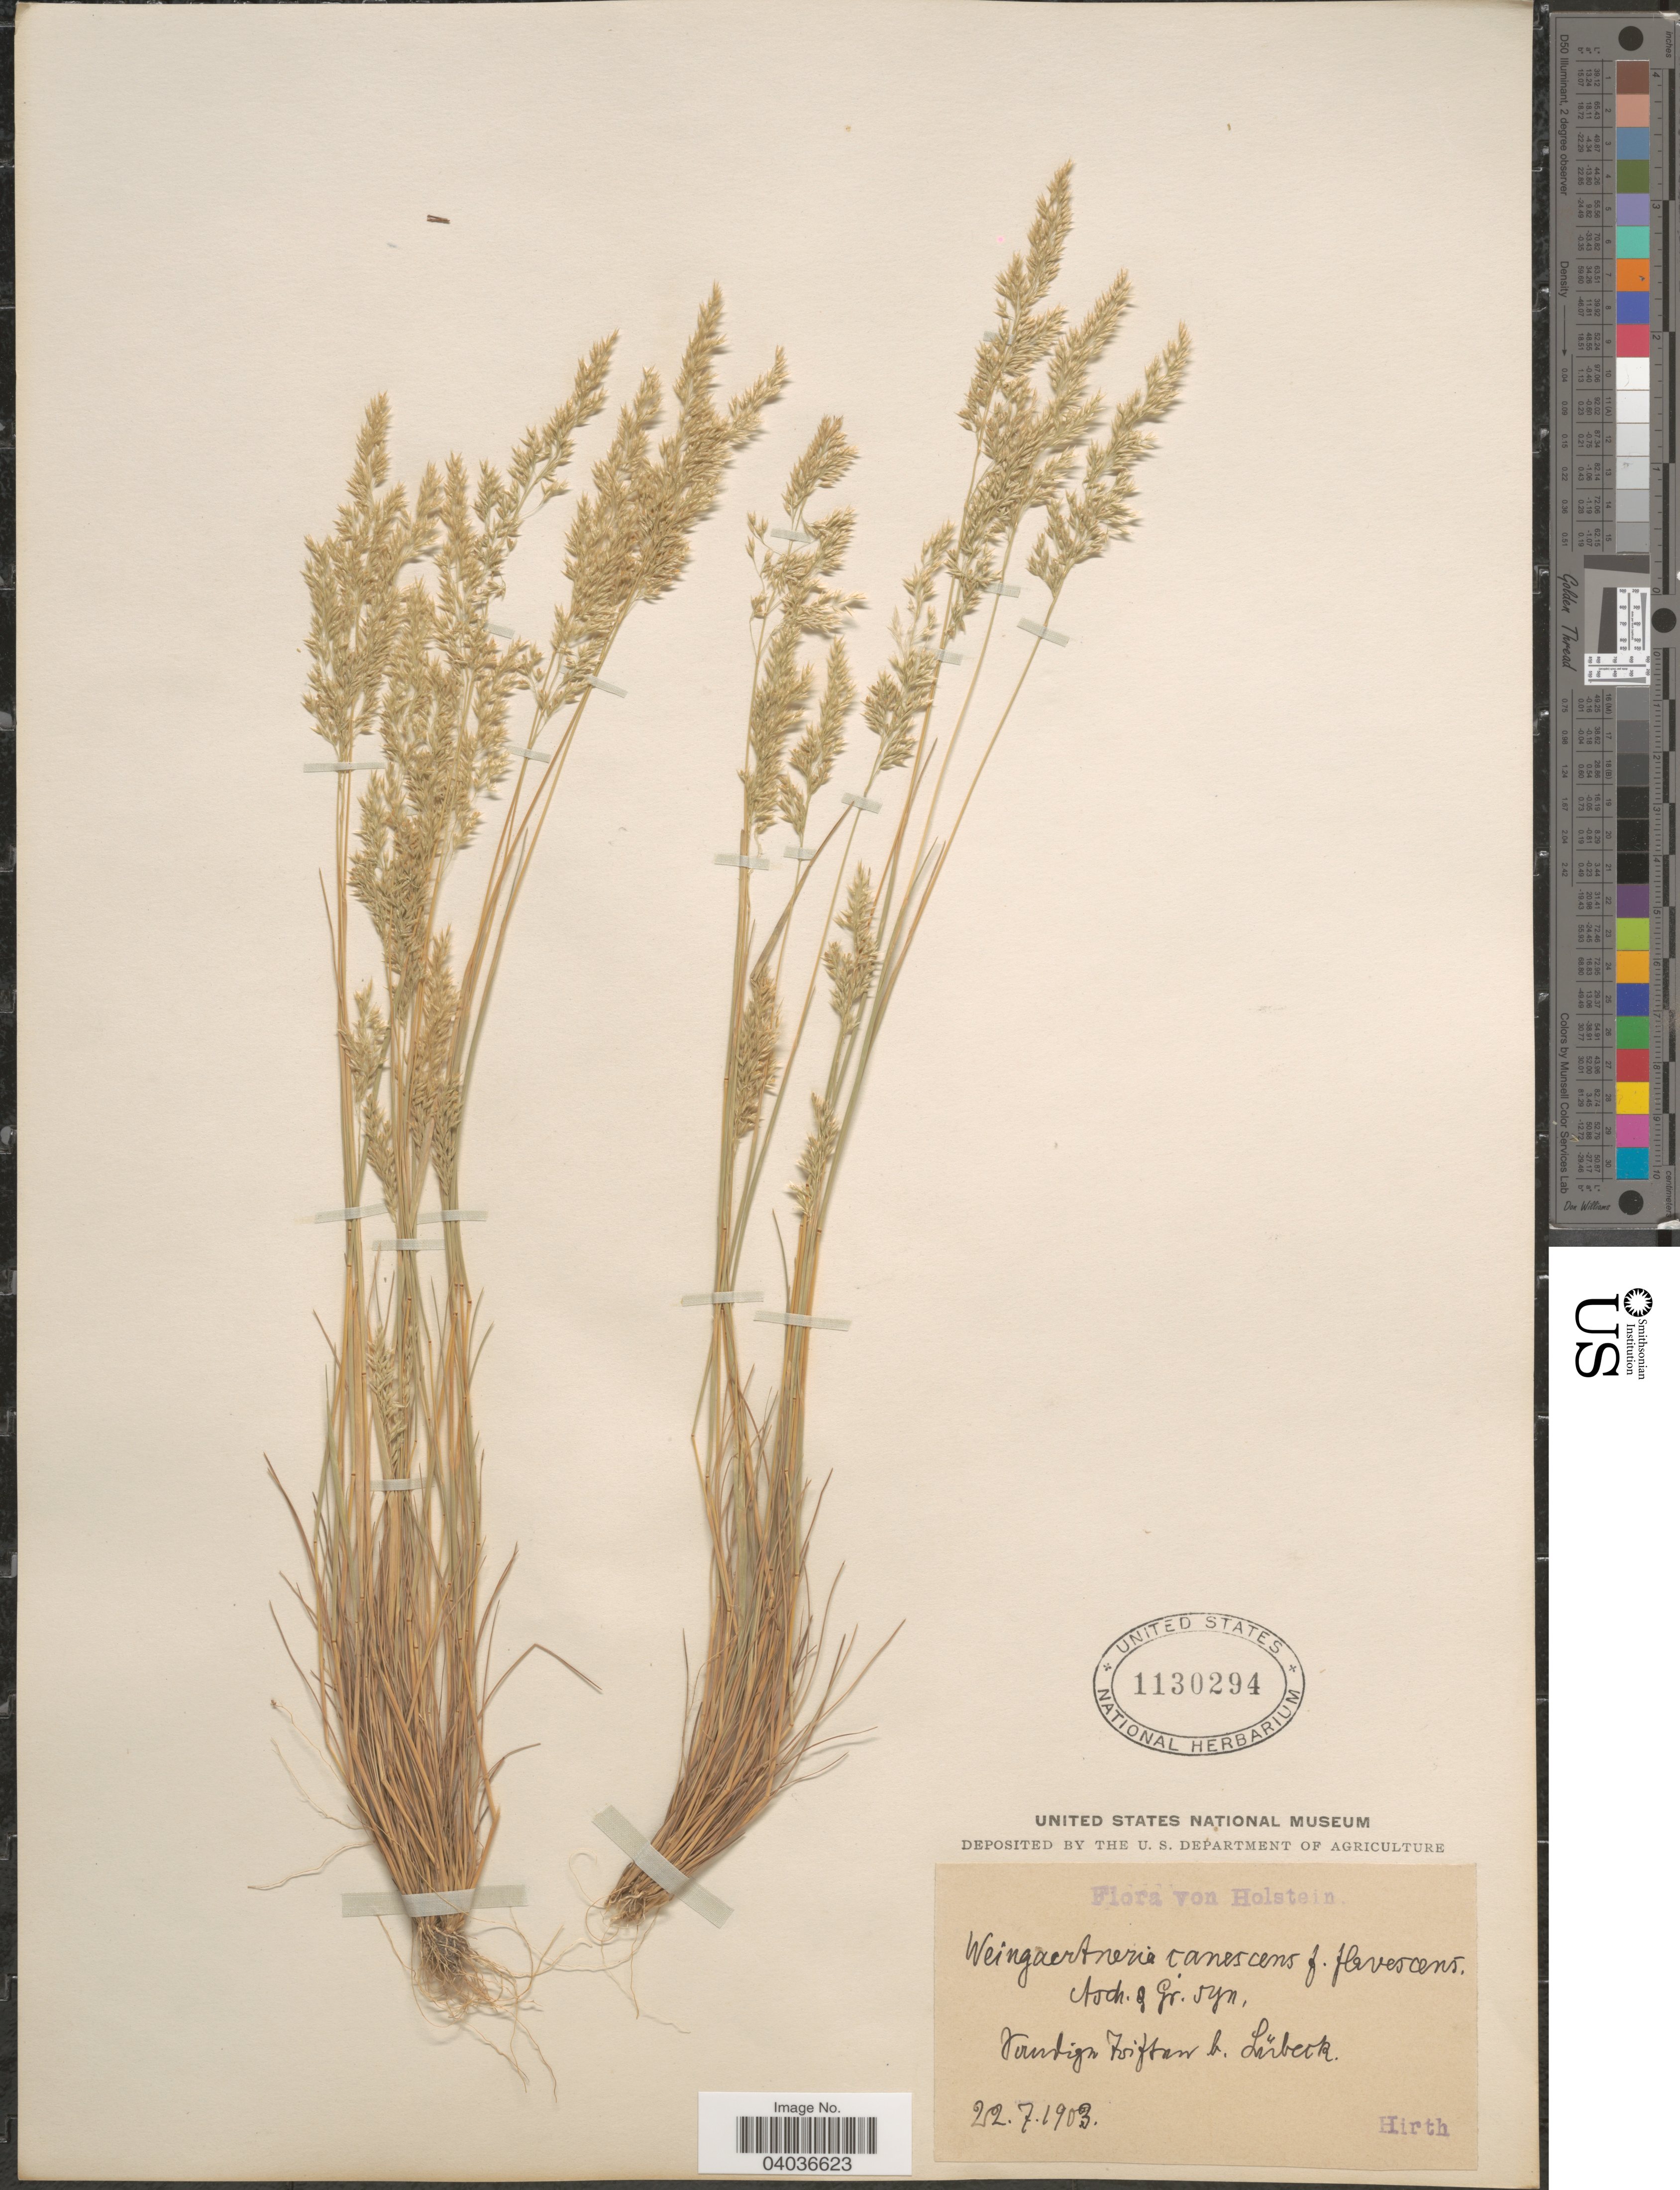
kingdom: Plantae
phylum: Tracheophyta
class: Liliopsida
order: Poales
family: Poaceae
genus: Corynephorus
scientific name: Corynephorus canescens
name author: (L, MEL) P. Beauv.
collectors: Hirth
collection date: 1903-07-22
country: Germany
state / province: Schleswig-Holstein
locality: Holstein. Vourdign Foiftan [interpreted] b. Lübeck.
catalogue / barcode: US 1130294